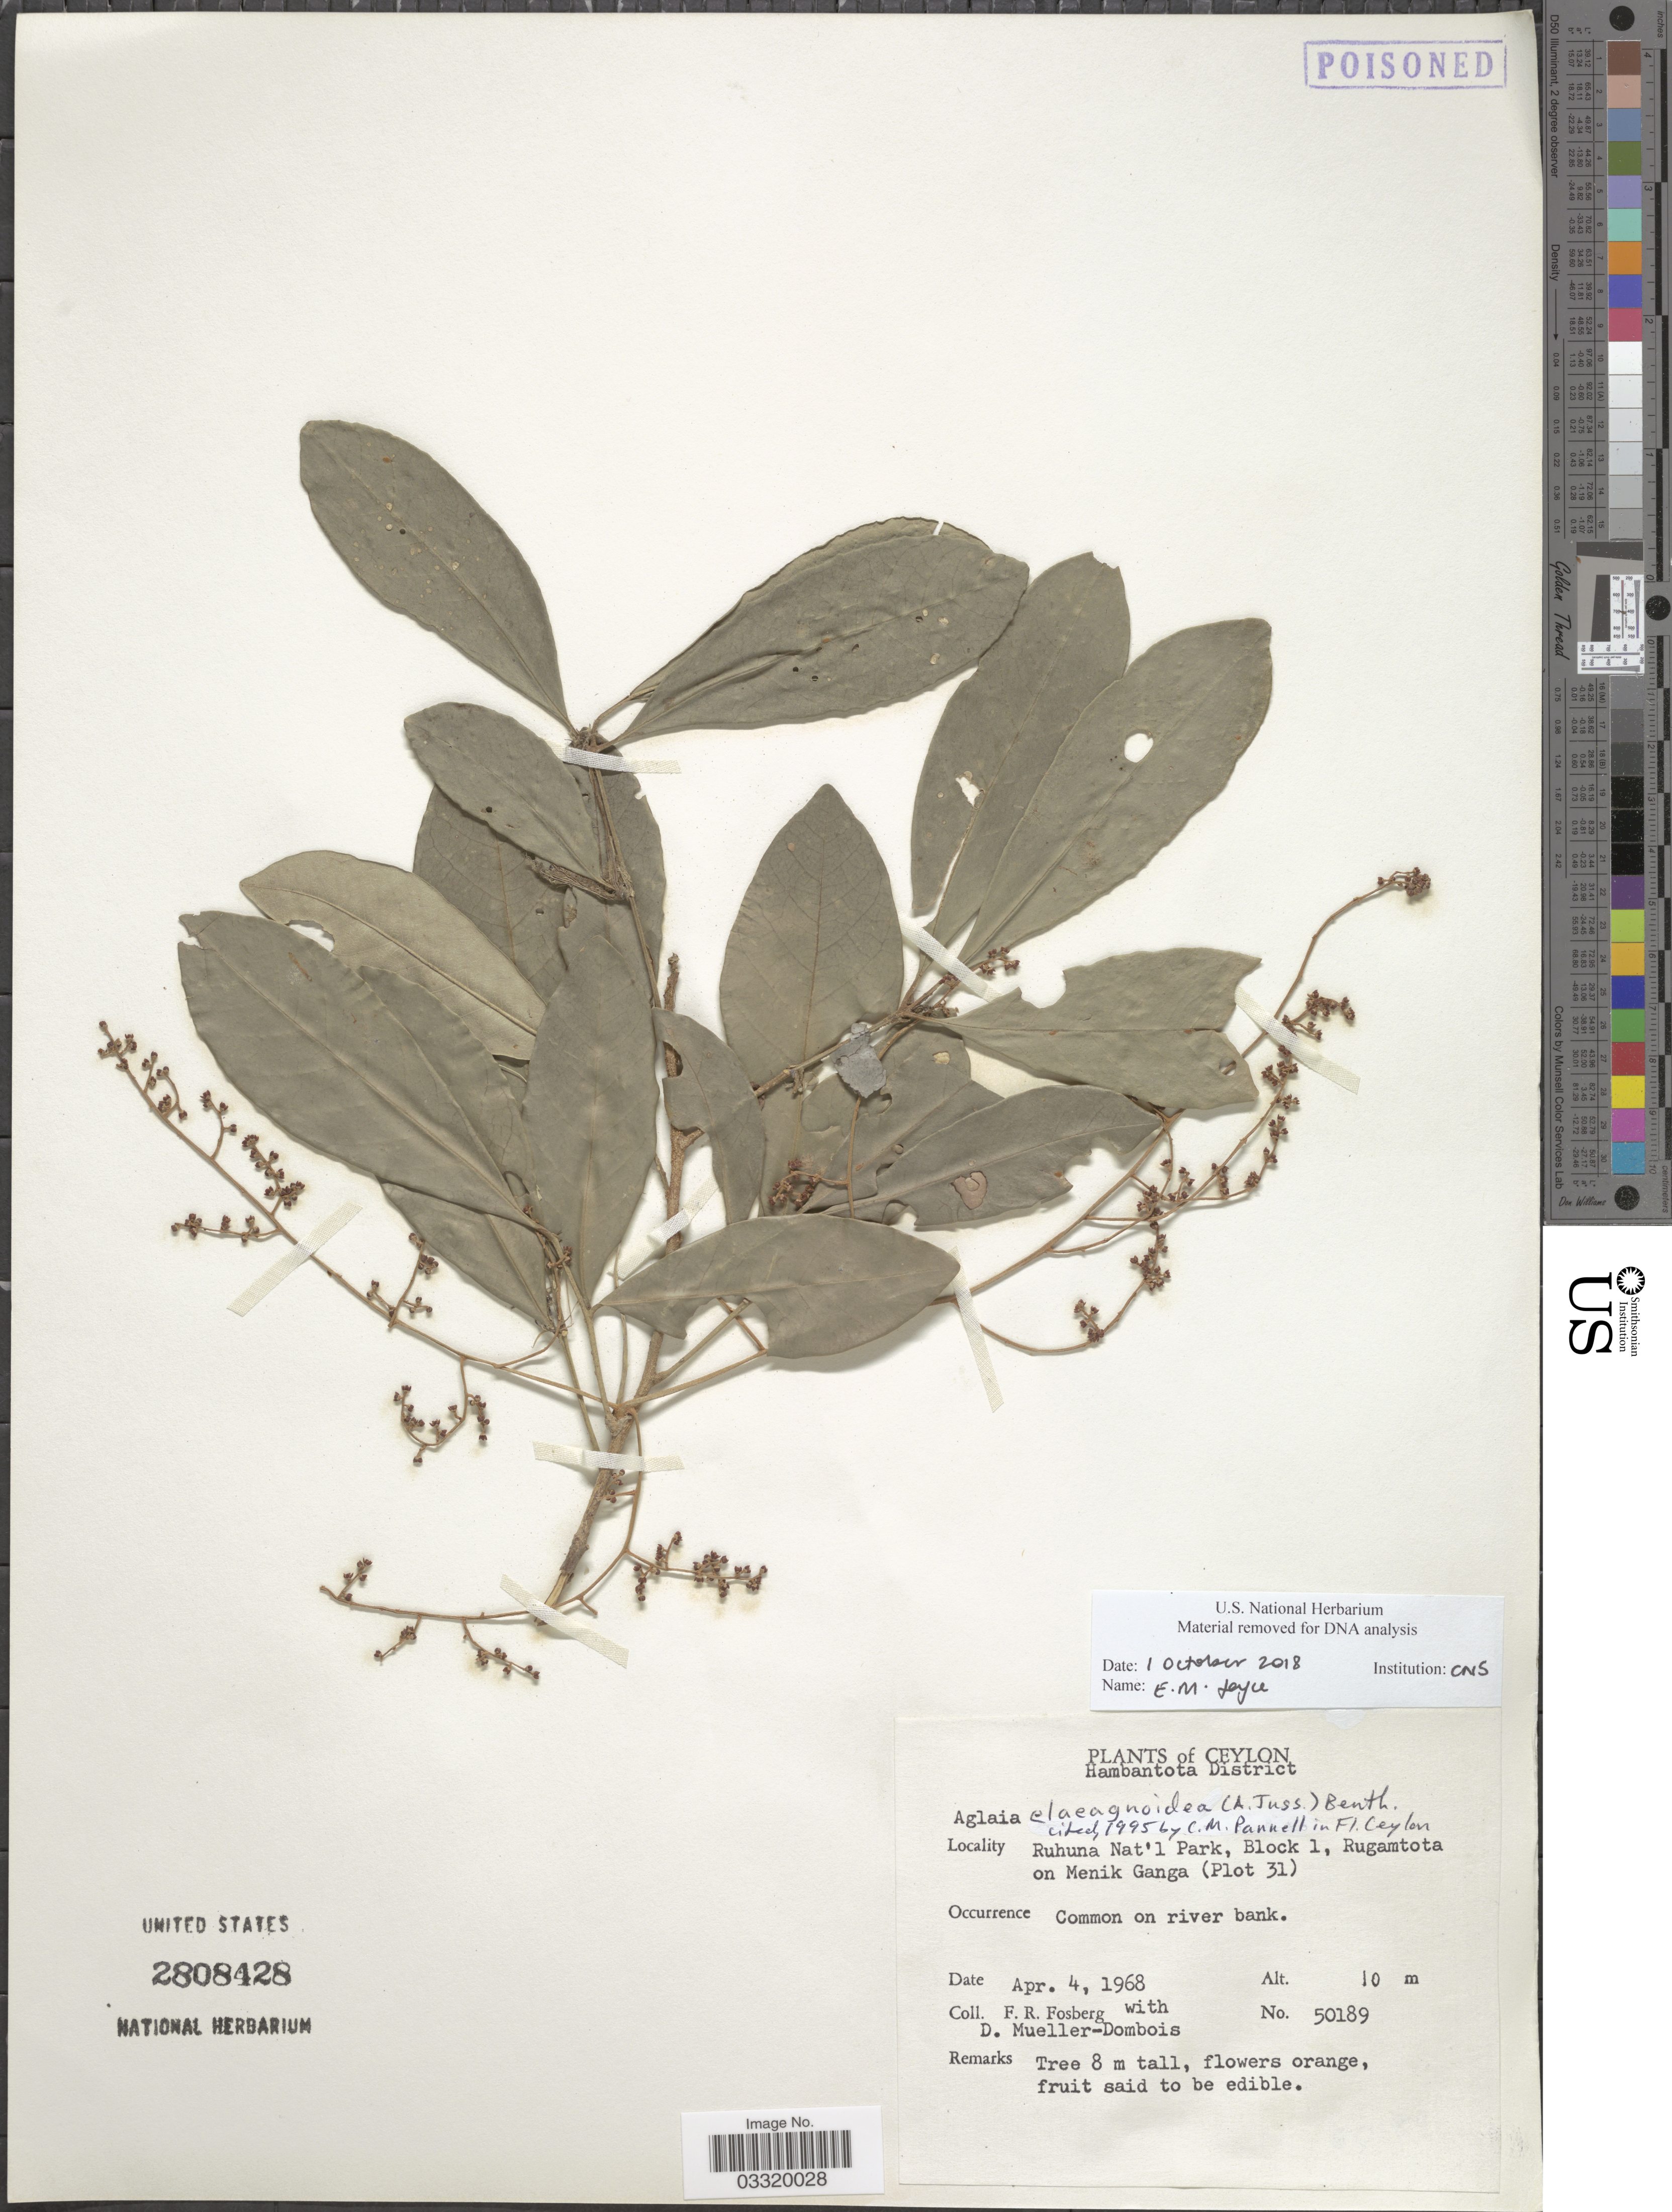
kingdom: Plantae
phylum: Tracheophyta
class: Magnoliopsida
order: Sapindales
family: Meliaceae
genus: Aglaia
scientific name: Aglaia elaeagnoidea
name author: (A. Juss.) Benth.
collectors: F. R. Fosberg & D. Meuller-Dombois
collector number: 50189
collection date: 1968-04-04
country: Sri Lanka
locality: Ceylon. Ruhuna Nat'l Park, Block 1, Rugamtota on Menik Ganga (Plot 31).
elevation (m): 10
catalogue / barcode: US 2808428